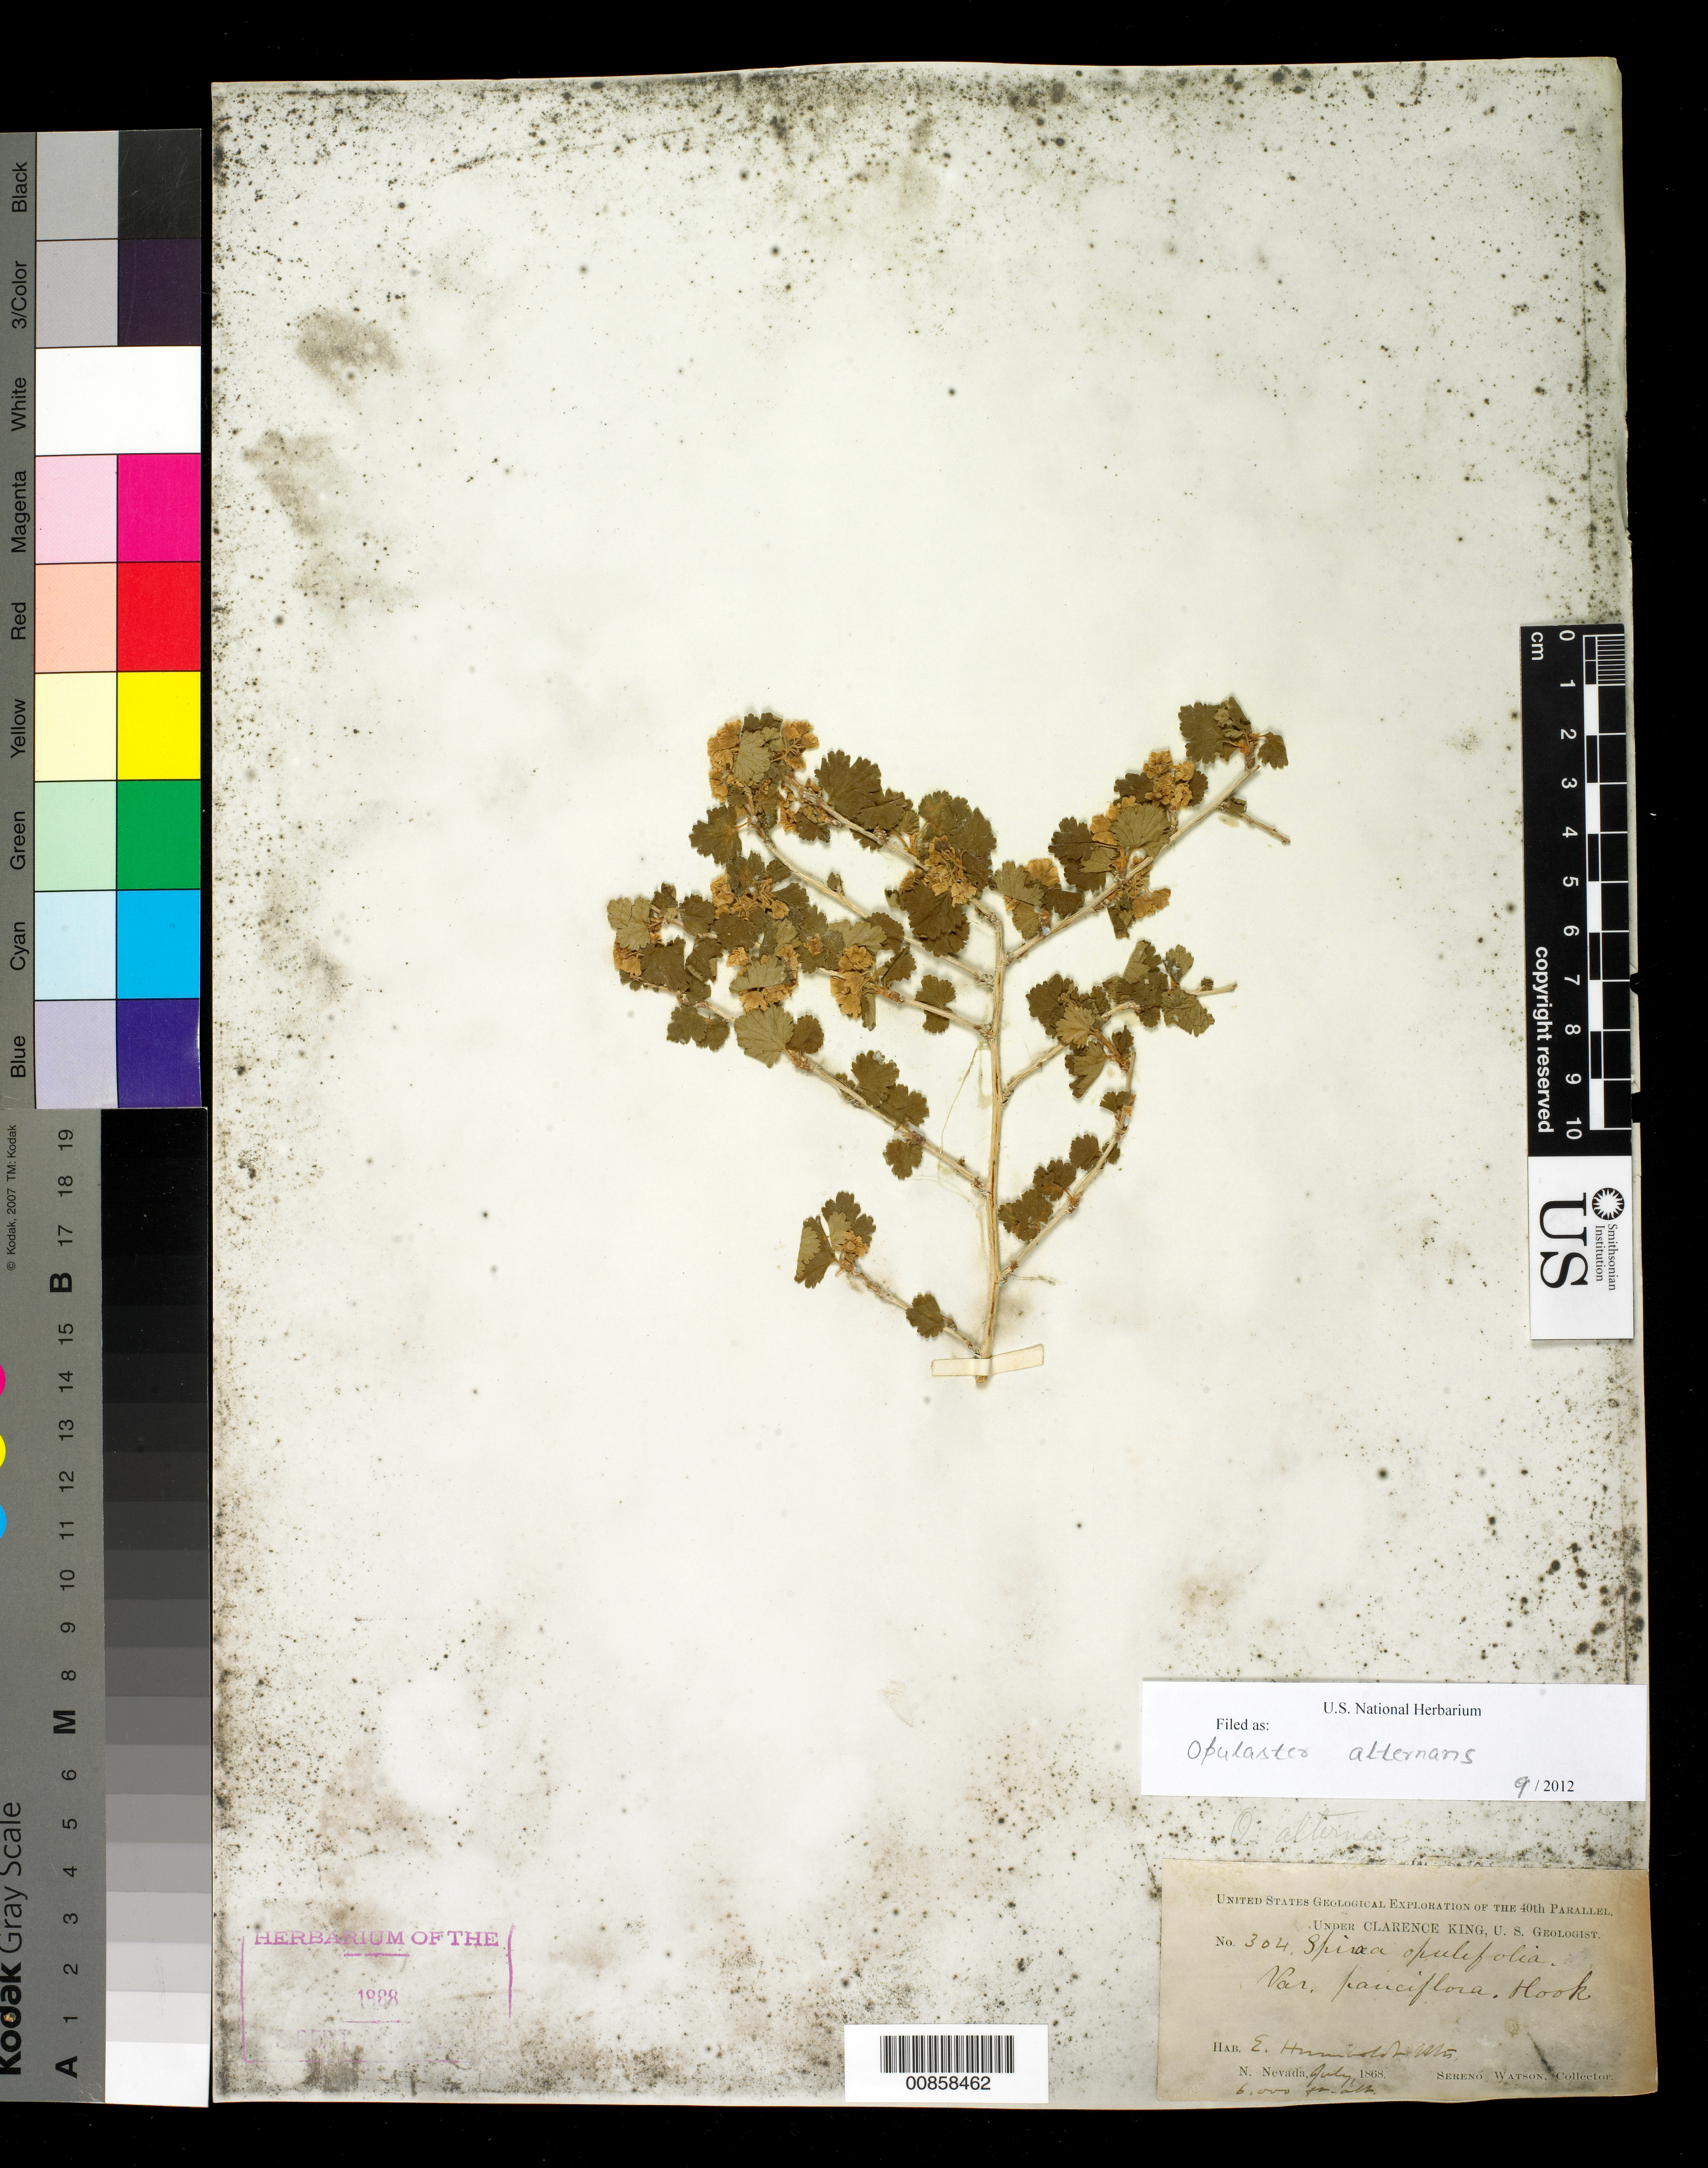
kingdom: Plantae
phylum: Tracheophyta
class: Magnoliopsida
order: Rosales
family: Rosaceae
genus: Physocarpus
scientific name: Physocarpus alternans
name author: (M.E. Jones) J.T. Howell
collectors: S. Watson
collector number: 304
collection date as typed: Jul 1868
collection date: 1868-07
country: United States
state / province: Nevada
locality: E. Humboldt Mts., N. Nevada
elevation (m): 1829